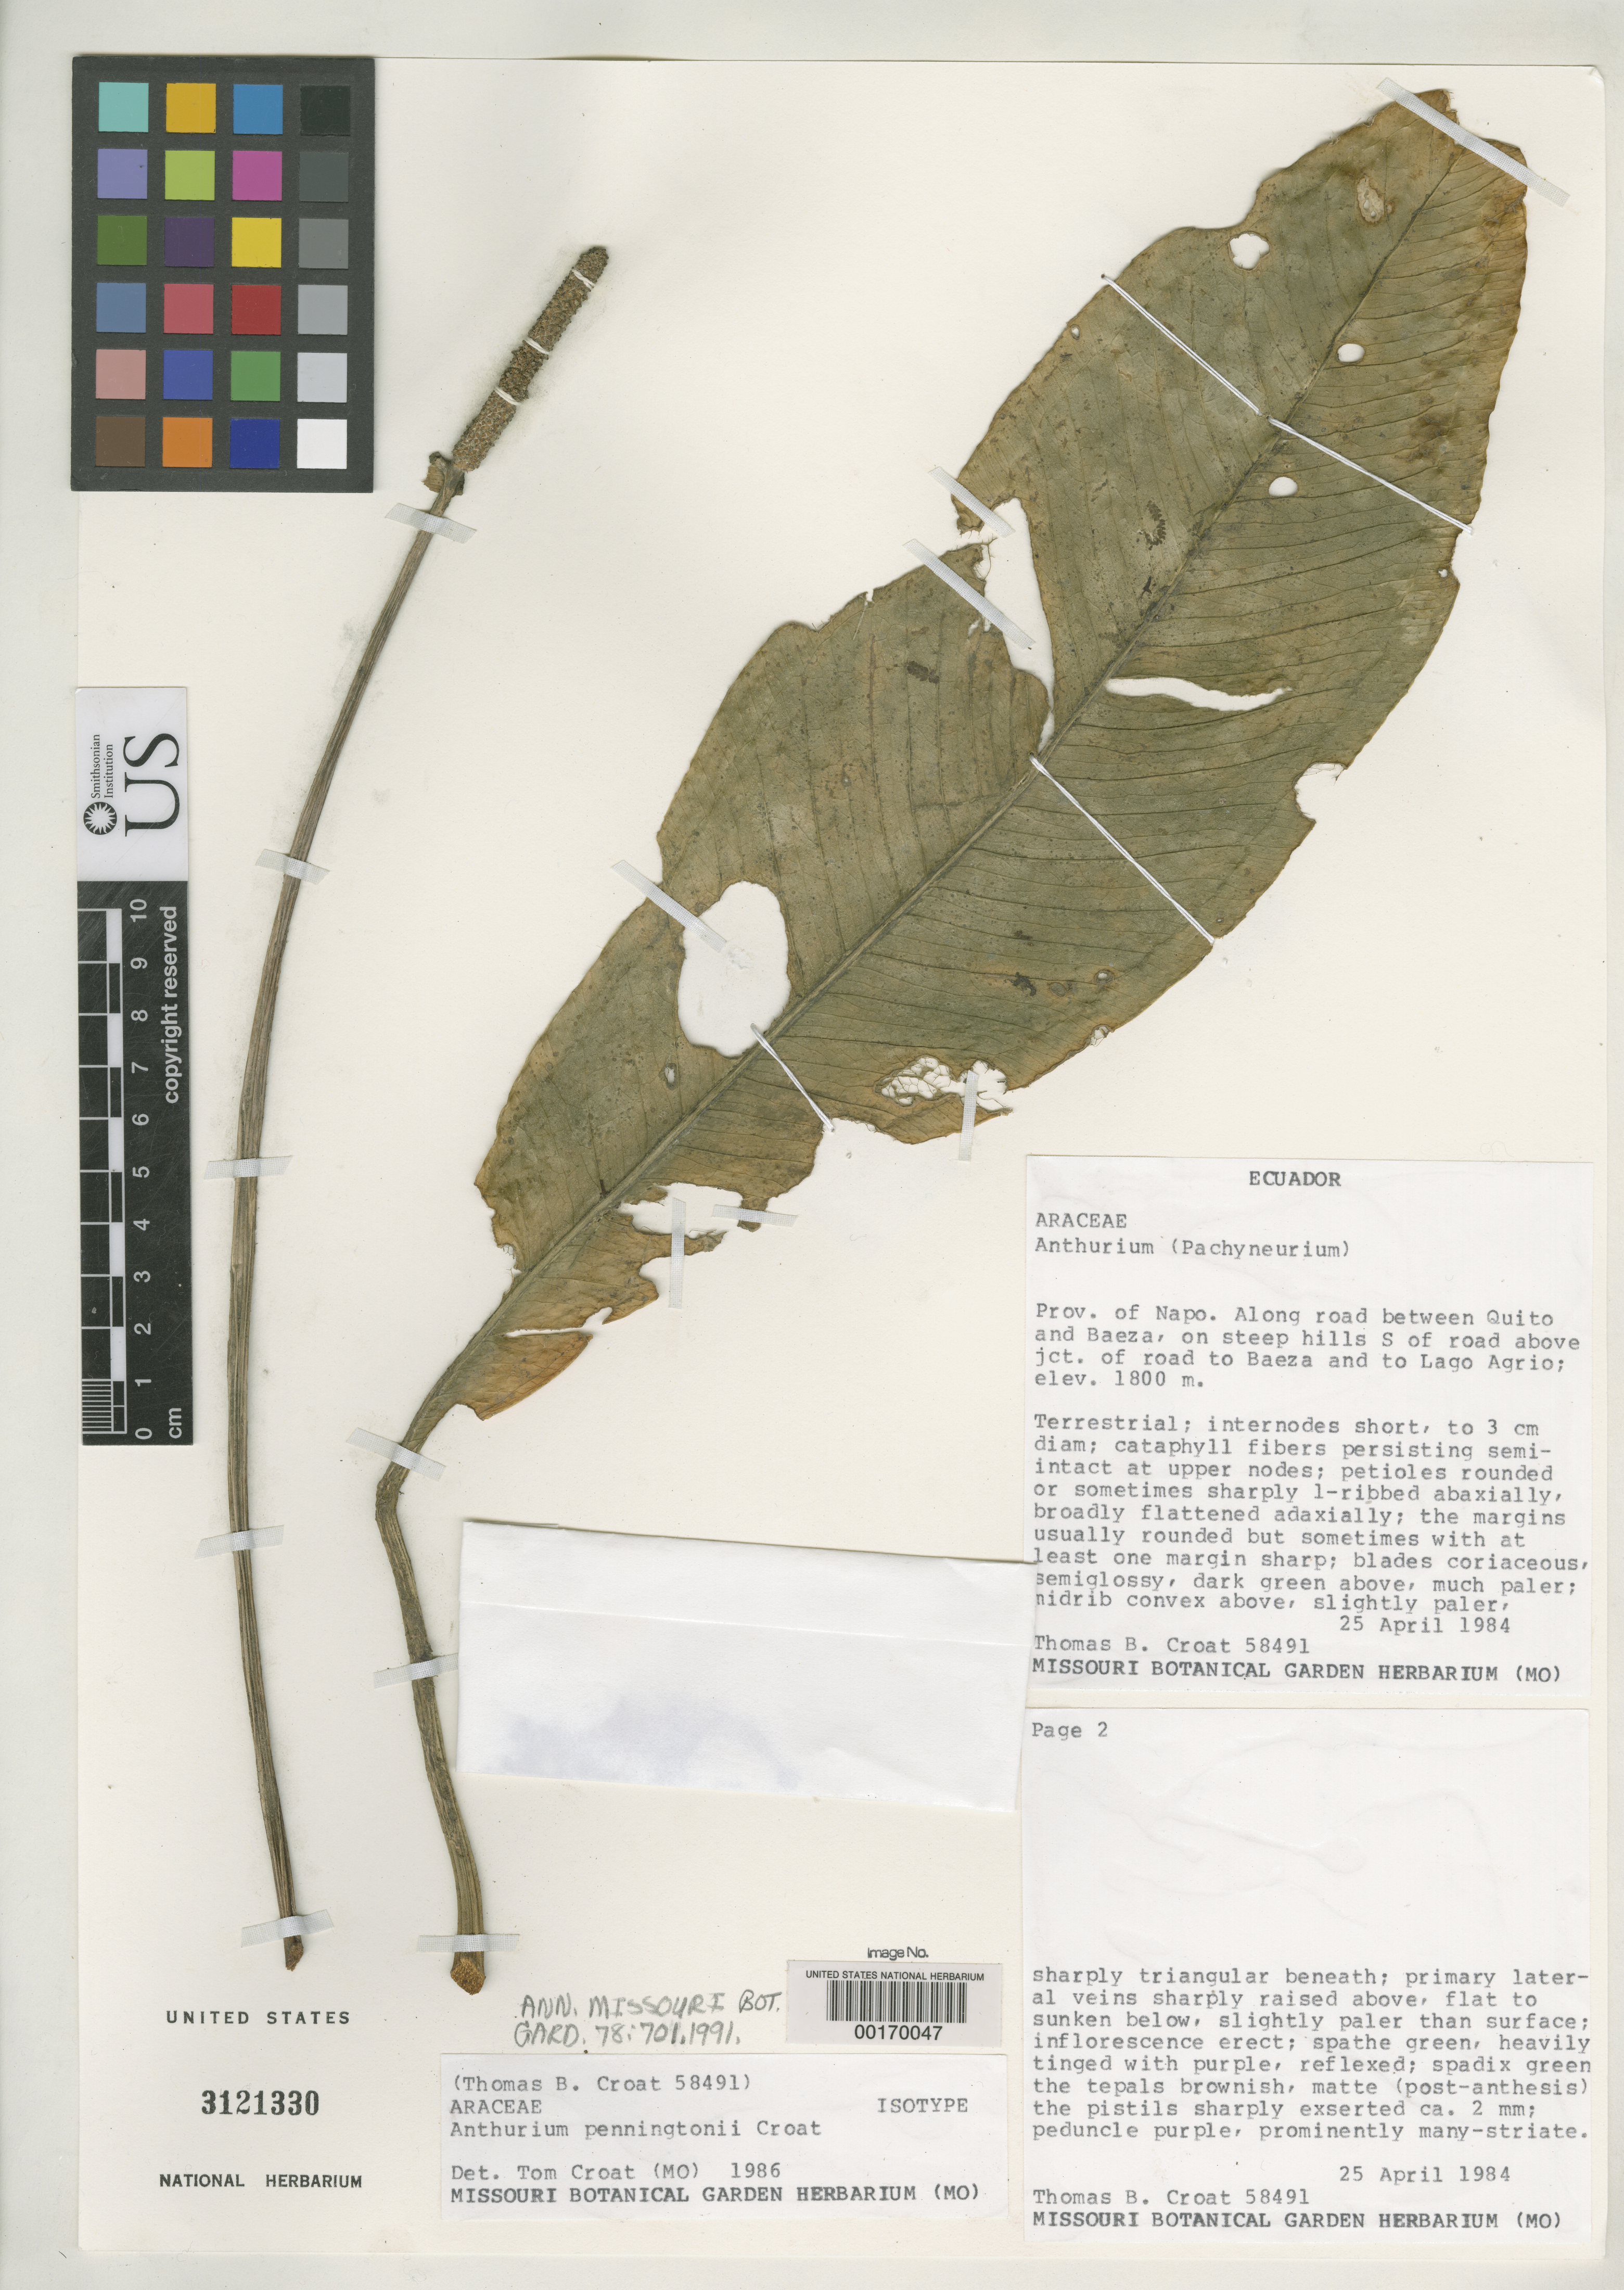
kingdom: Plantae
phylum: Tracheophyta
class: Liliopsida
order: Alismatales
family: Araceae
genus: Anthurium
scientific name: Anthurium penningtonii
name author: Croat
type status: Isotype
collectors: T. B. Croat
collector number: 58491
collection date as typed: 25 Apr 1984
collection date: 1984-04-25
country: Ecuador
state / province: Napo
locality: Along road between Quito and Baeza, on steep hills S of road above junction of road to Baeza and Lake AgRio.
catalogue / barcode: US 3121330